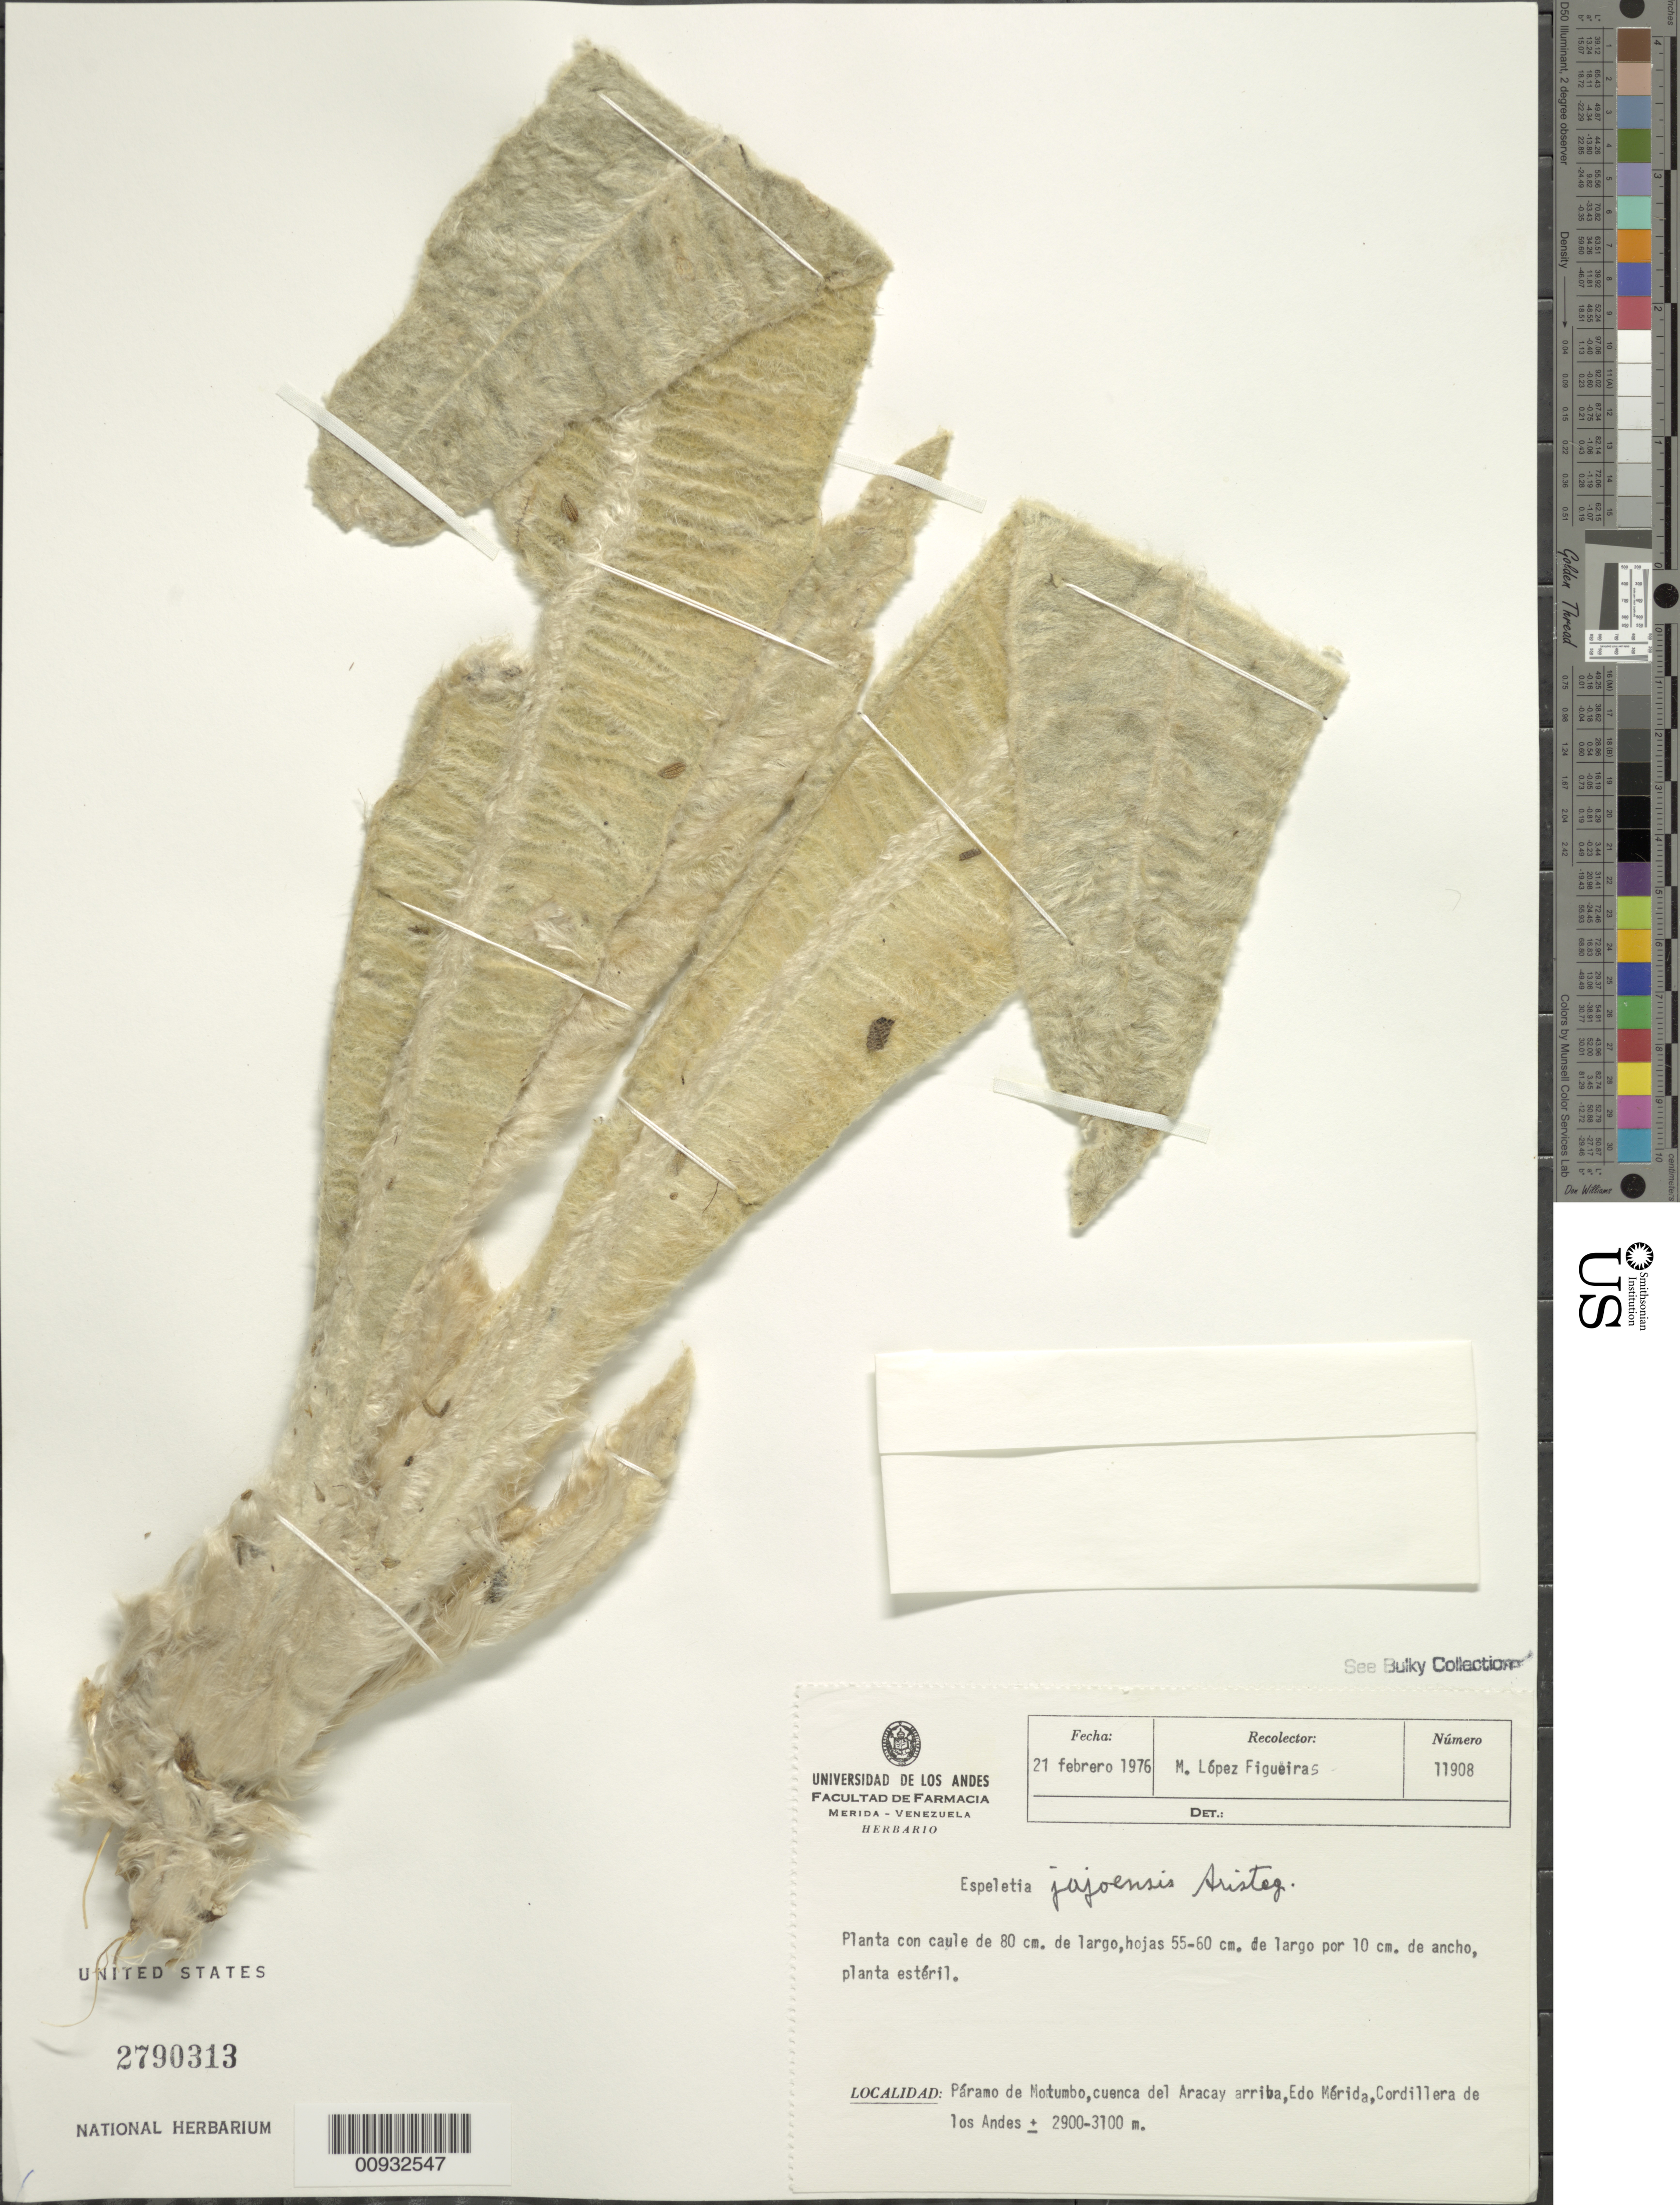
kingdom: Plantae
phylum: Tracheophyta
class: Magnoliopsida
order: Asterales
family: Asteraceae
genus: Espeletia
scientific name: Espeletia jajoensis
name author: Aristeg.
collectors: M. López Figueiras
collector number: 11908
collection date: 1976-02-21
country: Venezuela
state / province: Mérida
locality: Paramo de Motumba, cuenca del Aracay arriba, Cordillera de los Andes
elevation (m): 2900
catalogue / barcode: US 2790313